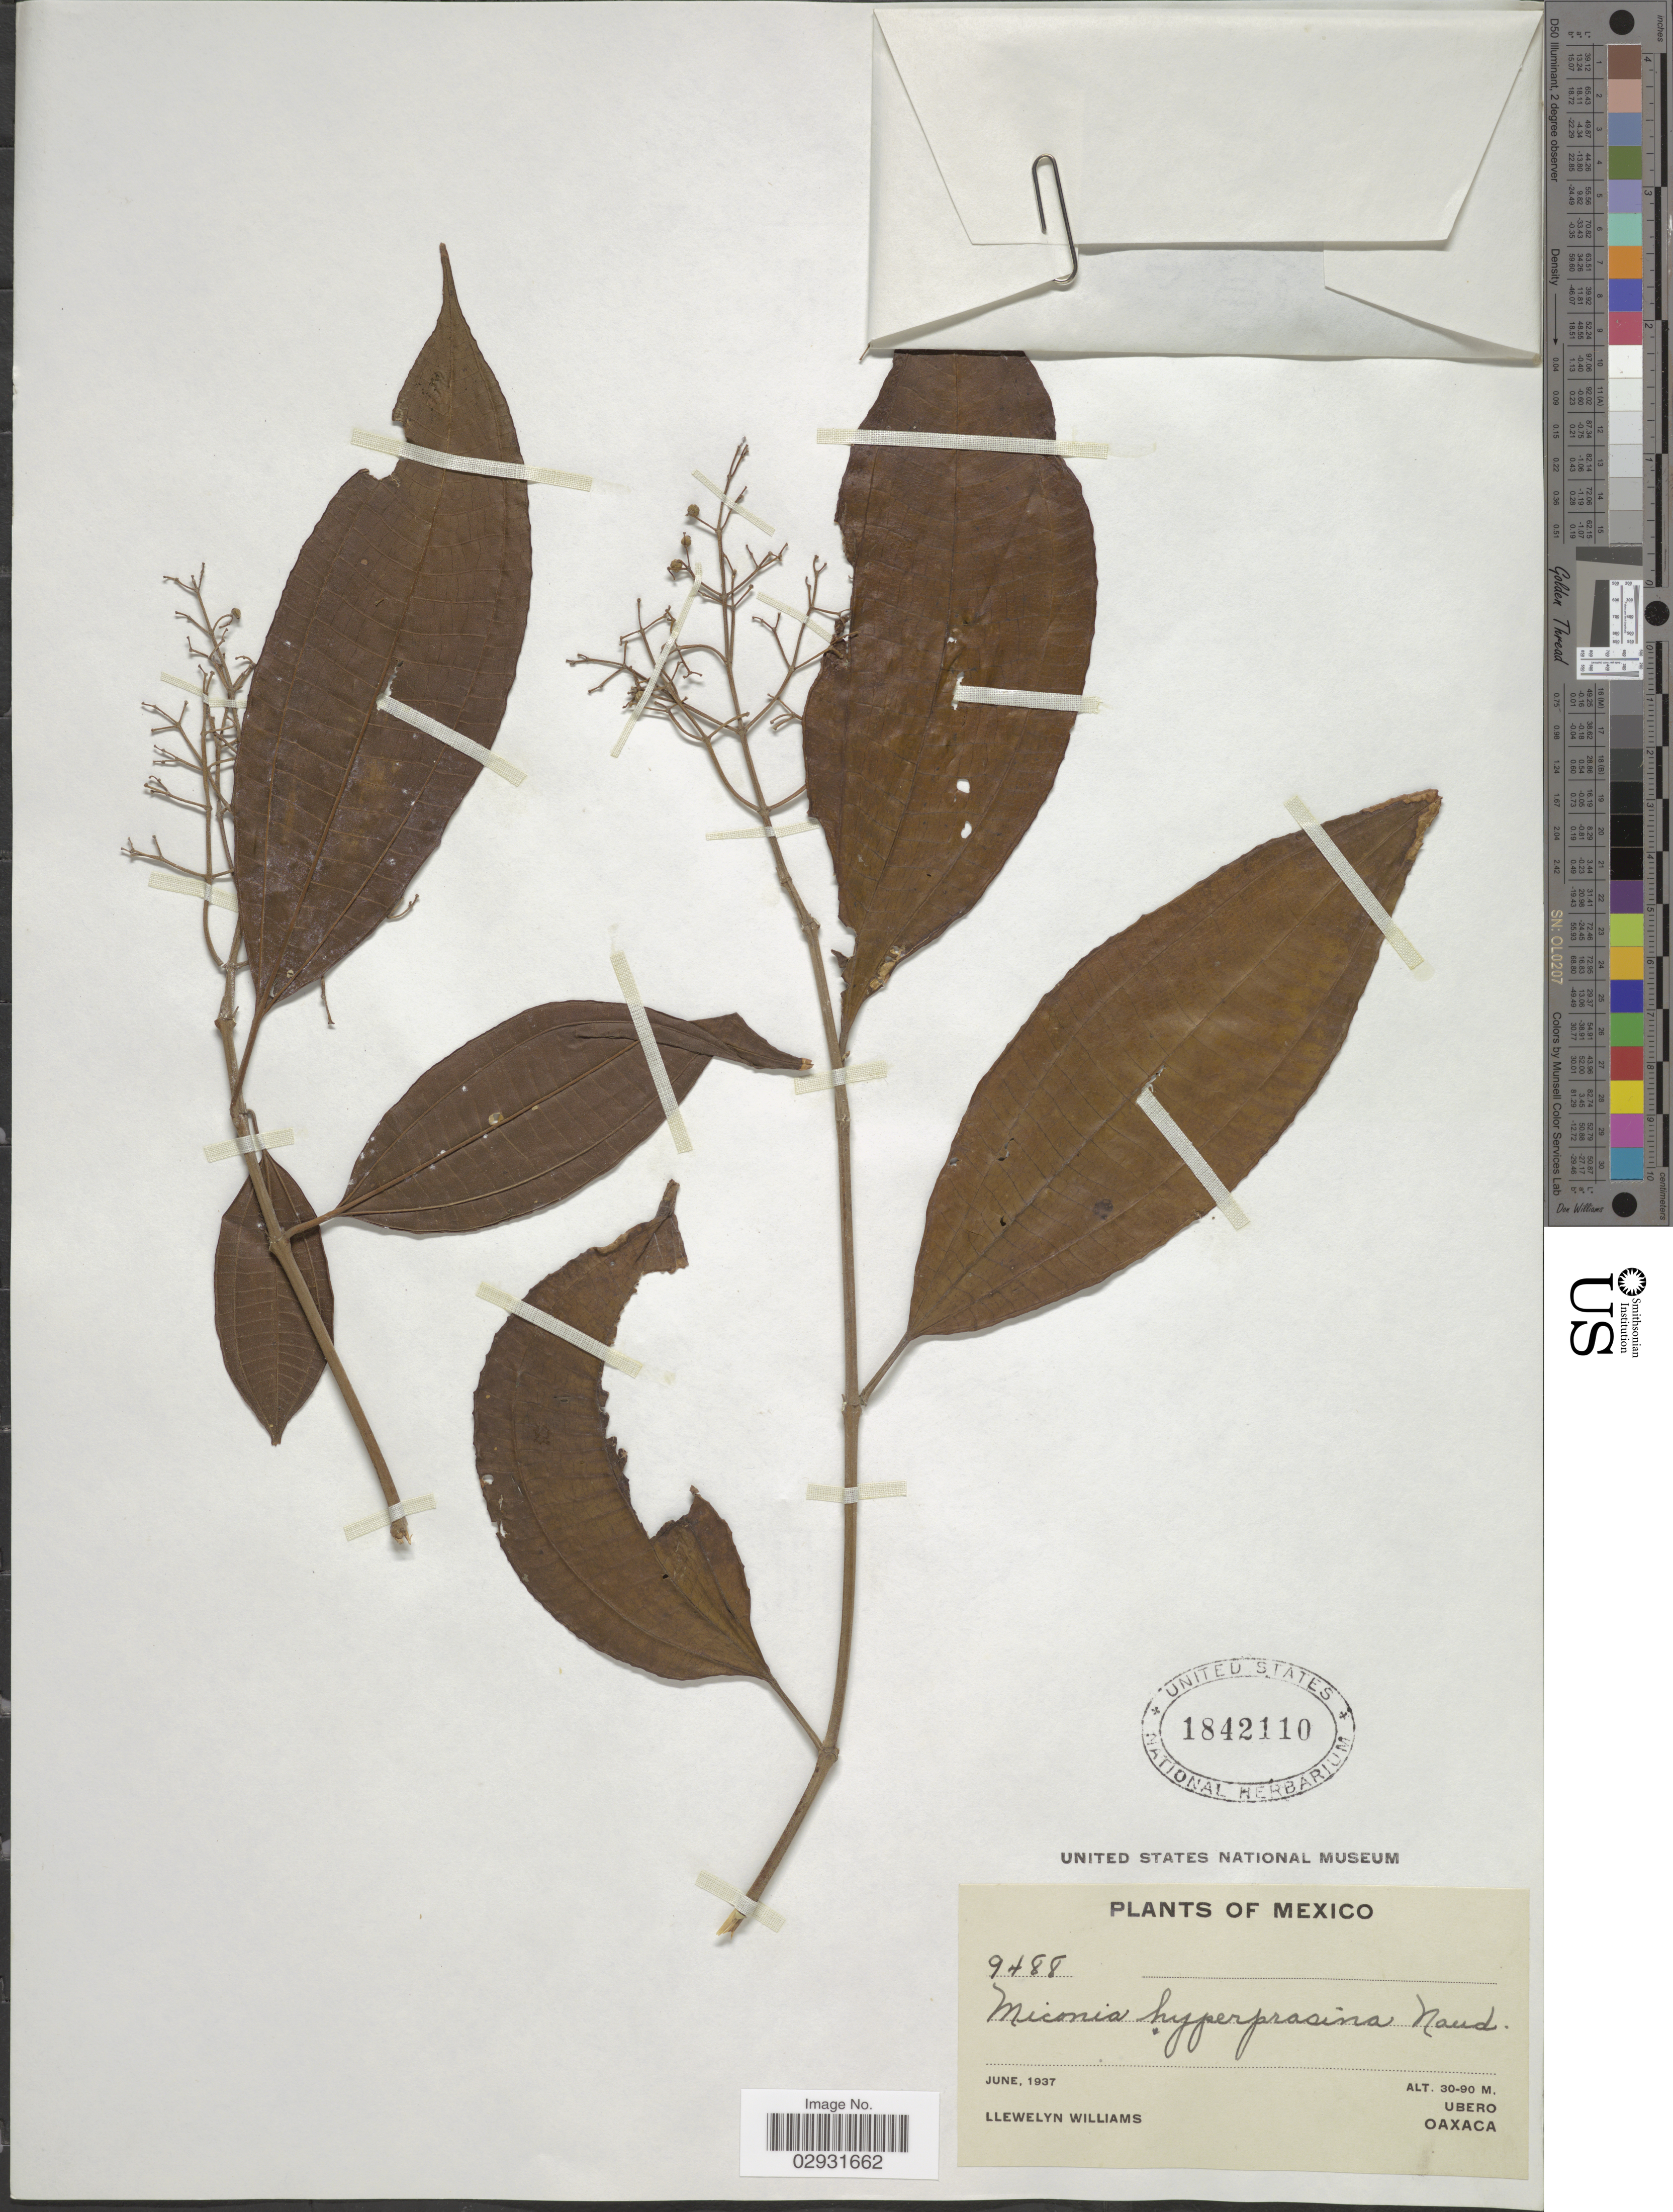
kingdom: Plantae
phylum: Tracheophyta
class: Magnoliopsida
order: Myrtales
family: Melastomataceae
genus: Miconia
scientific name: Miconia affinis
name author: DC.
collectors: Ll. Williams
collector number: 9488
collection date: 1937-06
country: Mexico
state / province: Oaxaca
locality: Ubero. Oaxaca.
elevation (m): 30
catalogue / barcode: US 1842110